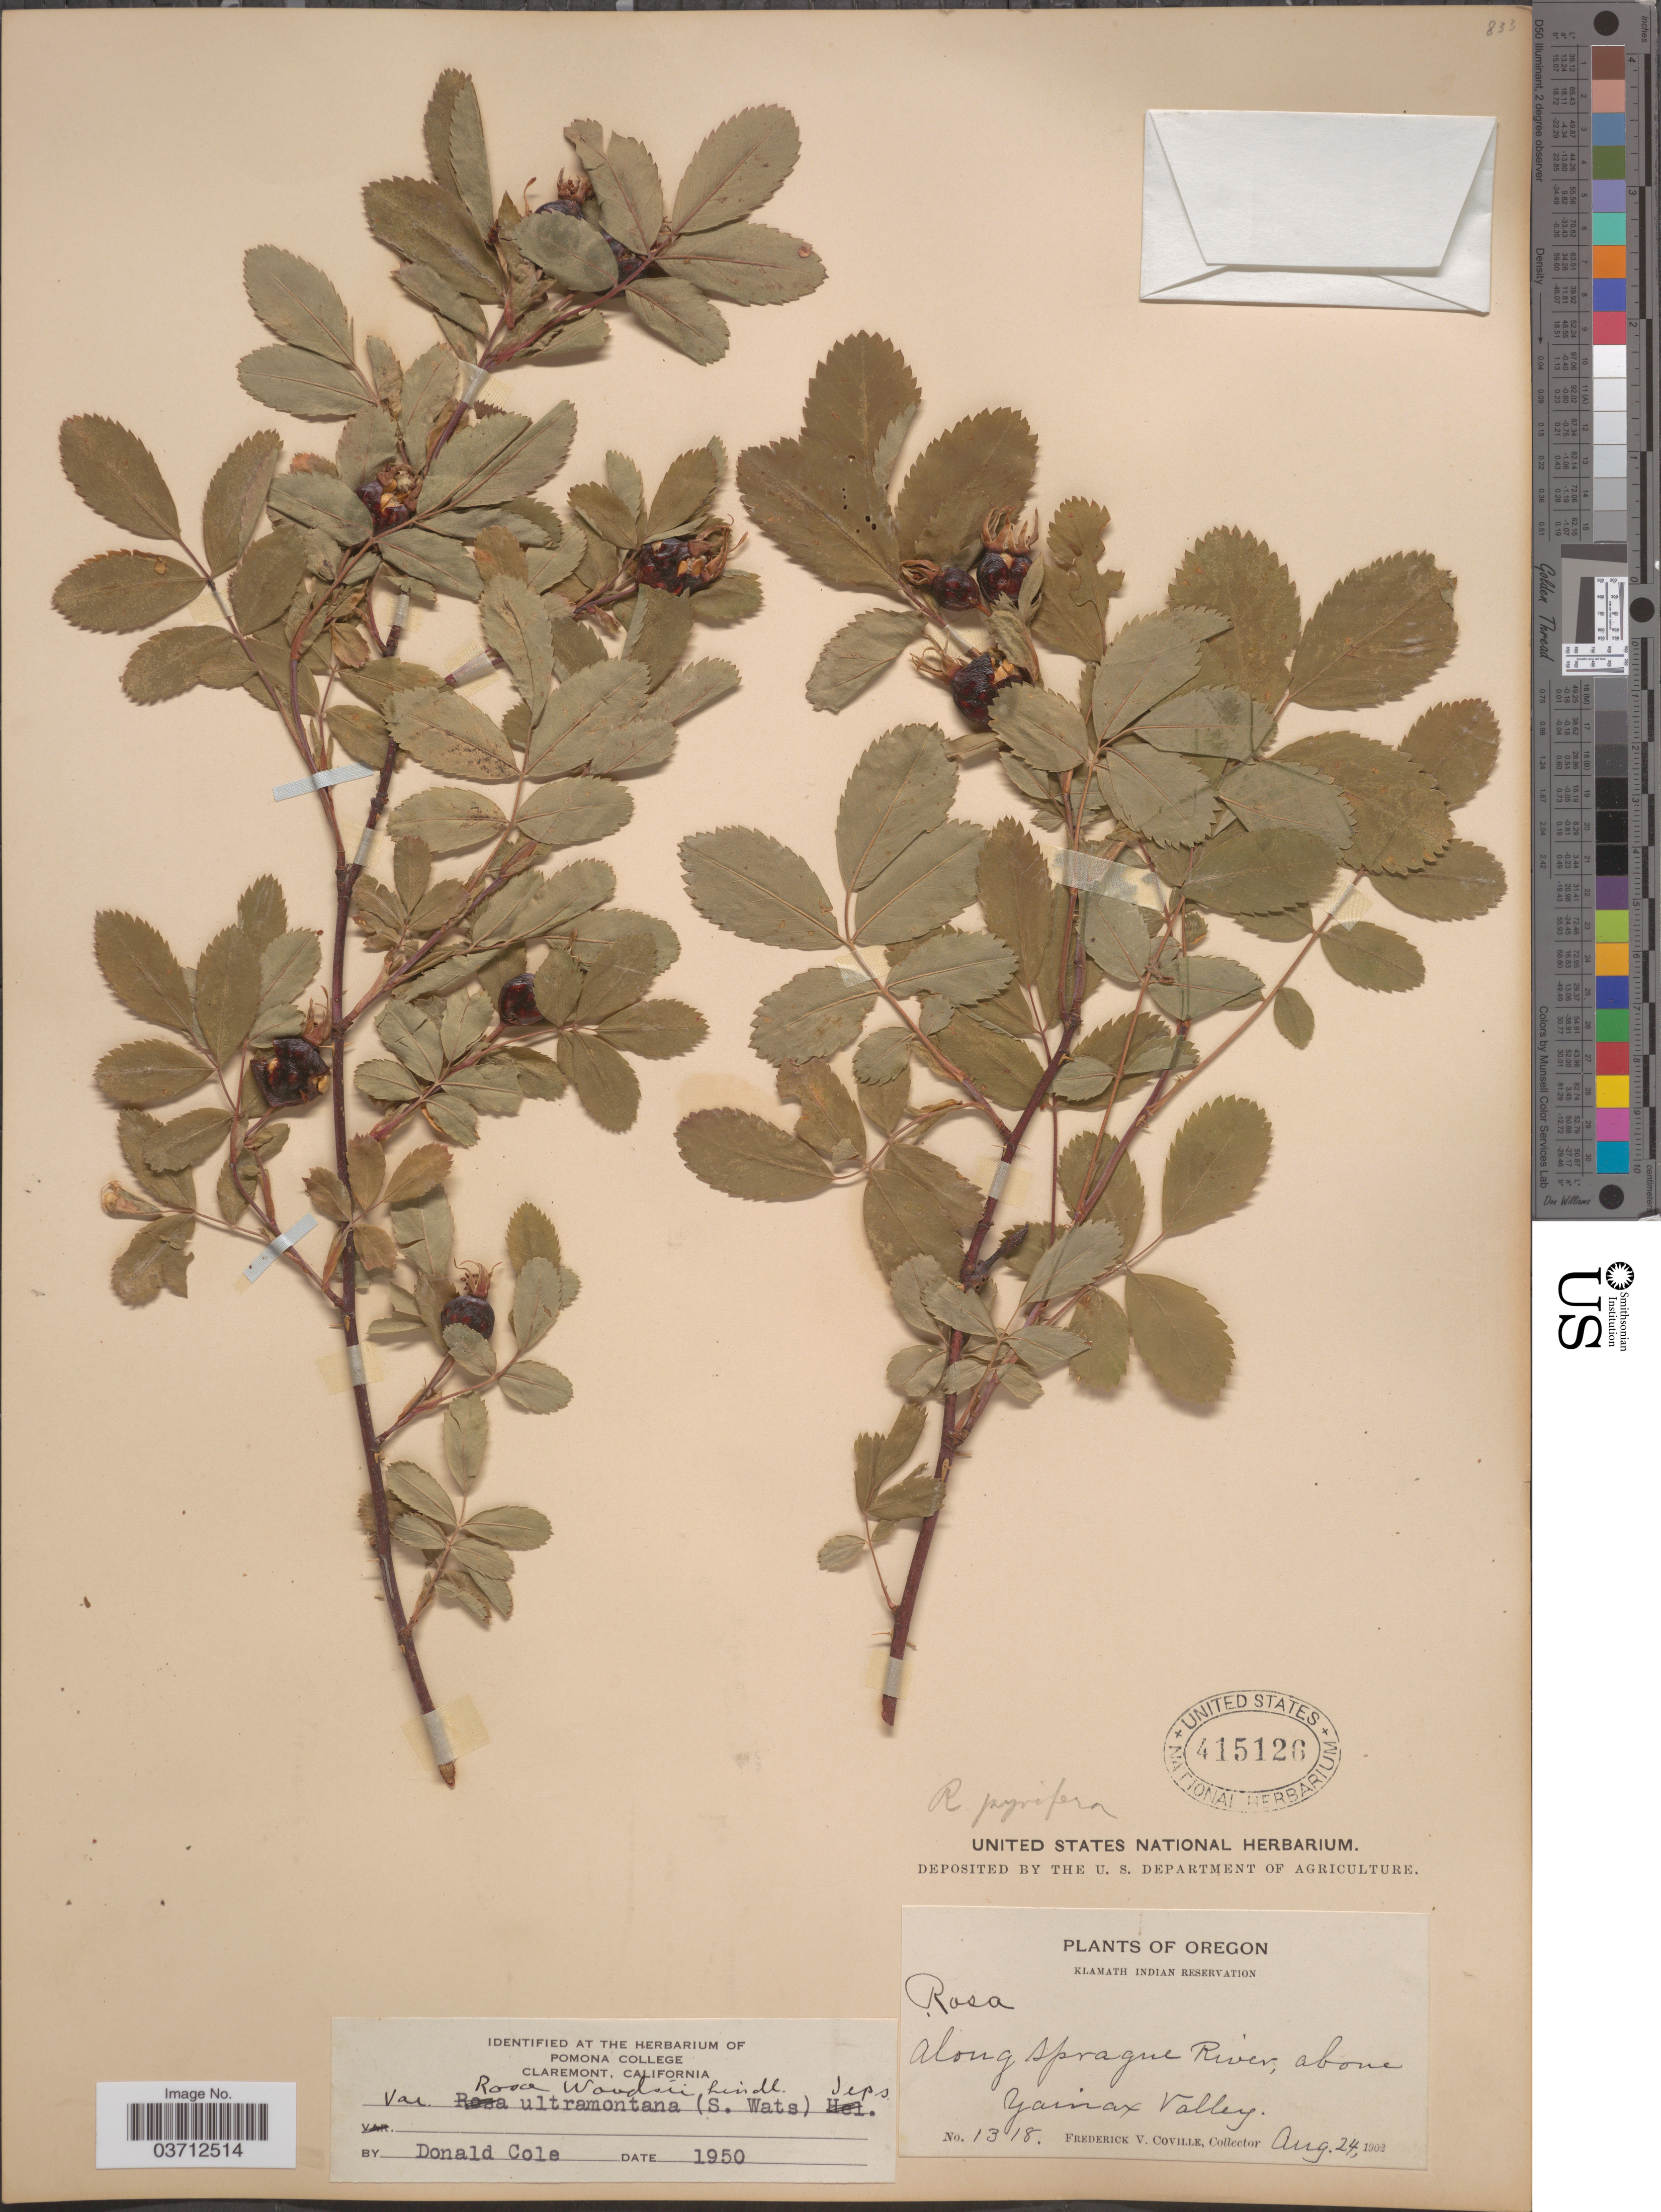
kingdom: Plantae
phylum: Tracheophyta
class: Magnoliopsida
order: Rosales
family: Rosaceae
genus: Rosa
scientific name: Rosa woodsii var. ultramontana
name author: Lindl.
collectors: F. V. Coville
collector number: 1318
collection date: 1902-08-24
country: United States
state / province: Oregon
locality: Klamath Indian Reservation. Along Sprague River, above Yainax Valley.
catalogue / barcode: US 415126